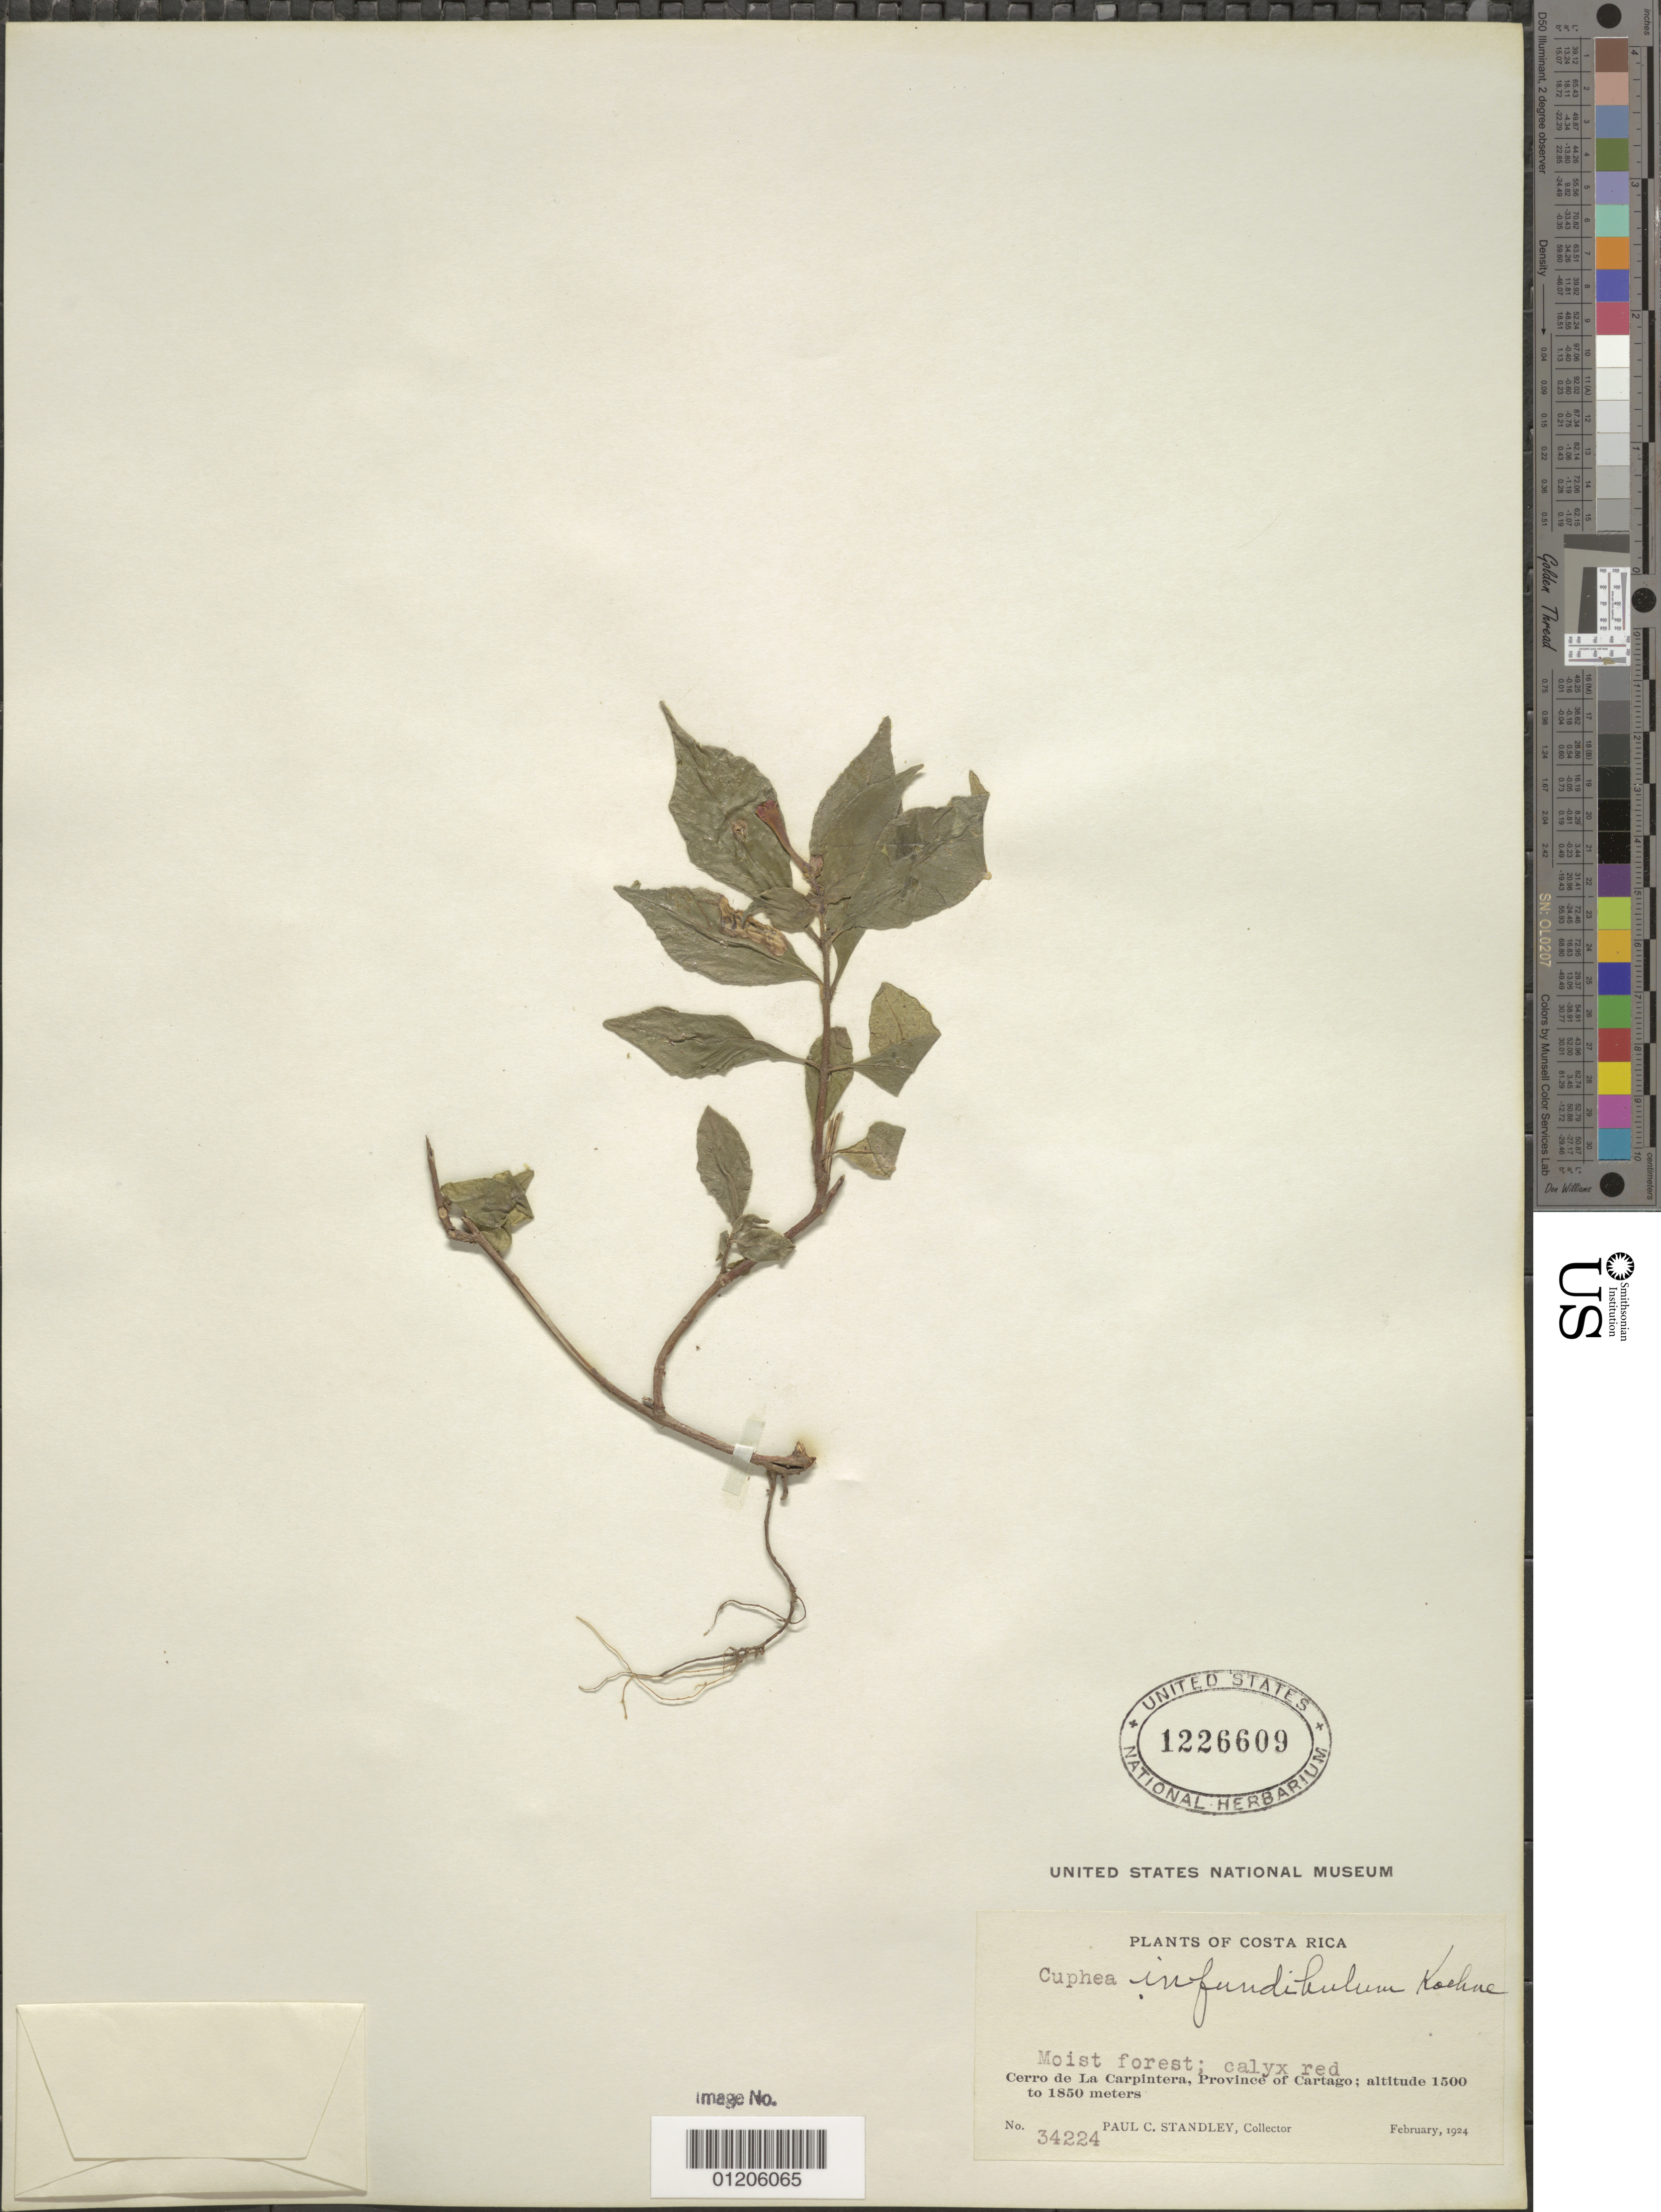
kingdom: Plantae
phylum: Tracheophyta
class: Magnoliopsida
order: Myrtales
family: Lythraceae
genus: Cuphea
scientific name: Cuphea infundibulum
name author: Koehne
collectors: P. C. Standley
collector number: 34224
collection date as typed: Feb 1924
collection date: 1924-02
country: Costa Rica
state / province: Cartago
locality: Cerro de La Carpintera.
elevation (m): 1500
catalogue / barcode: US 1226609